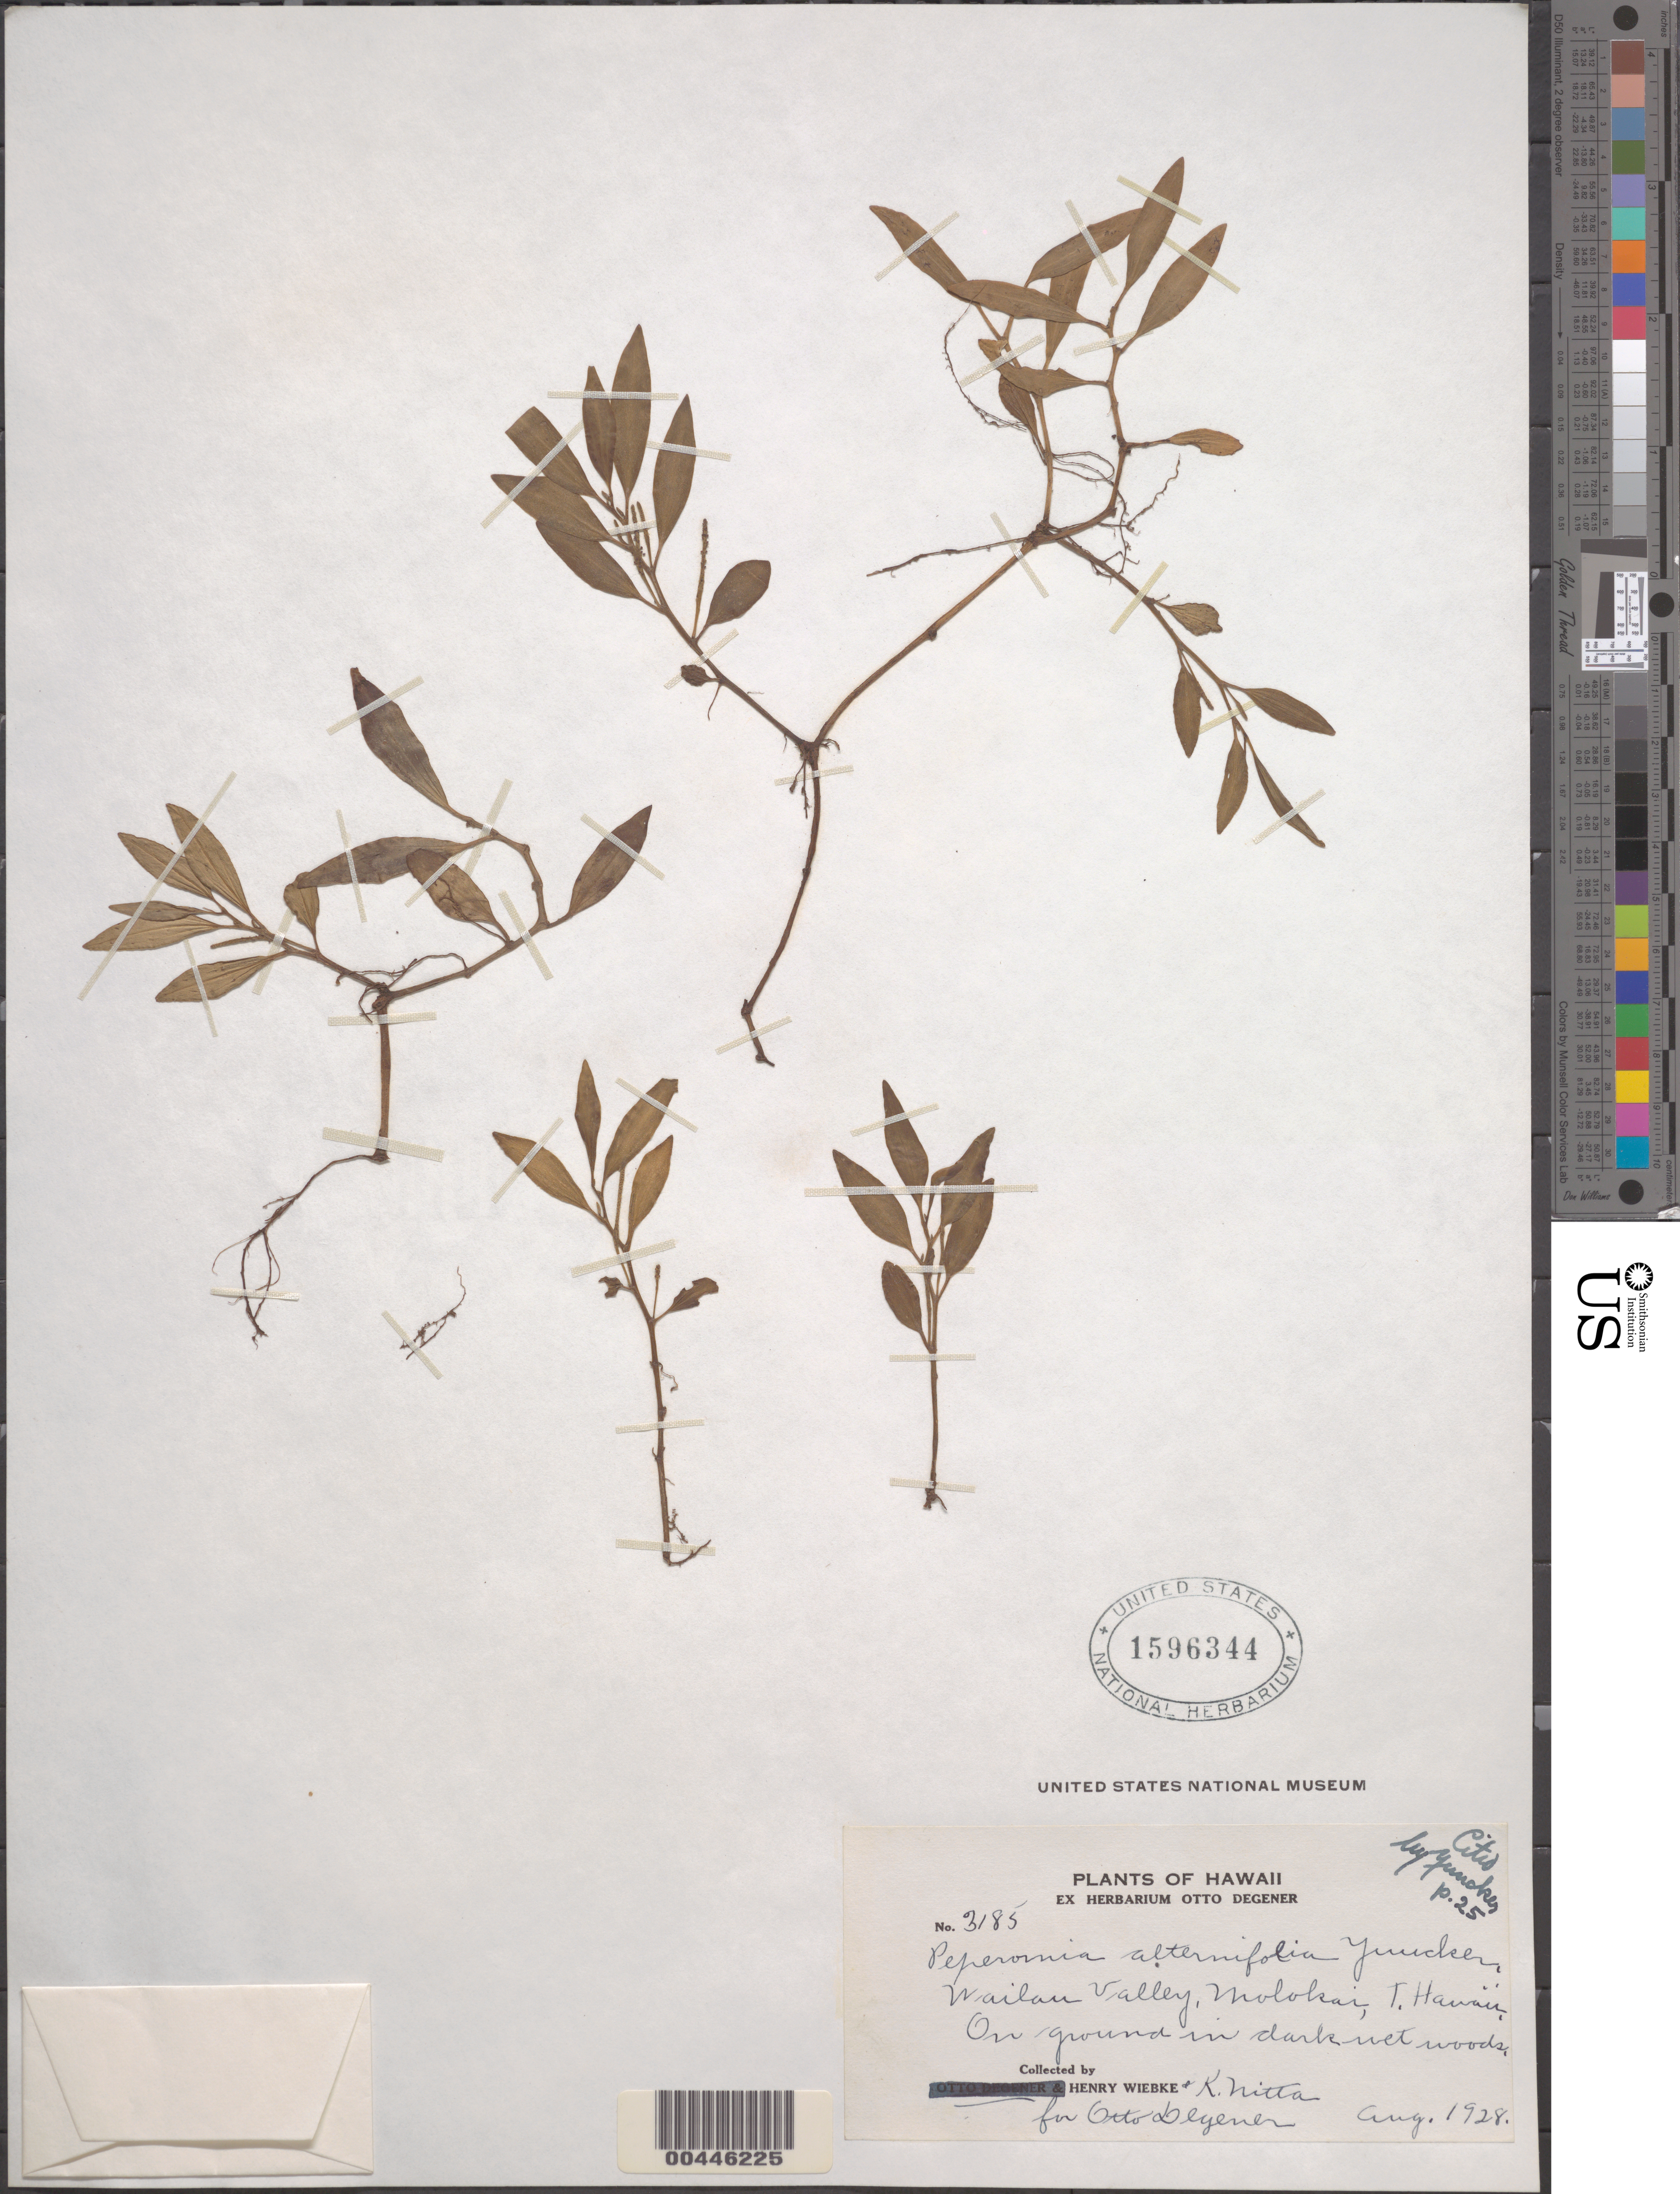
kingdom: Plantae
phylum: Tracheophyta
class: Magnoliopsida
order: Piperales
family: Piperaceae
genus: Peperomia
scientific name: Peperomia alternifolia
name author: Yunck.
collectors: H. Wiebke & K. Nitta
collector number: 3185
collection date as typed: Aug 1928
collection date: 1928-08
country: United States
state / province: Hawaii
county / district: Maui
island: Moloka'i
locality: Wailau Valley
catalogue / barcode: US 1596344